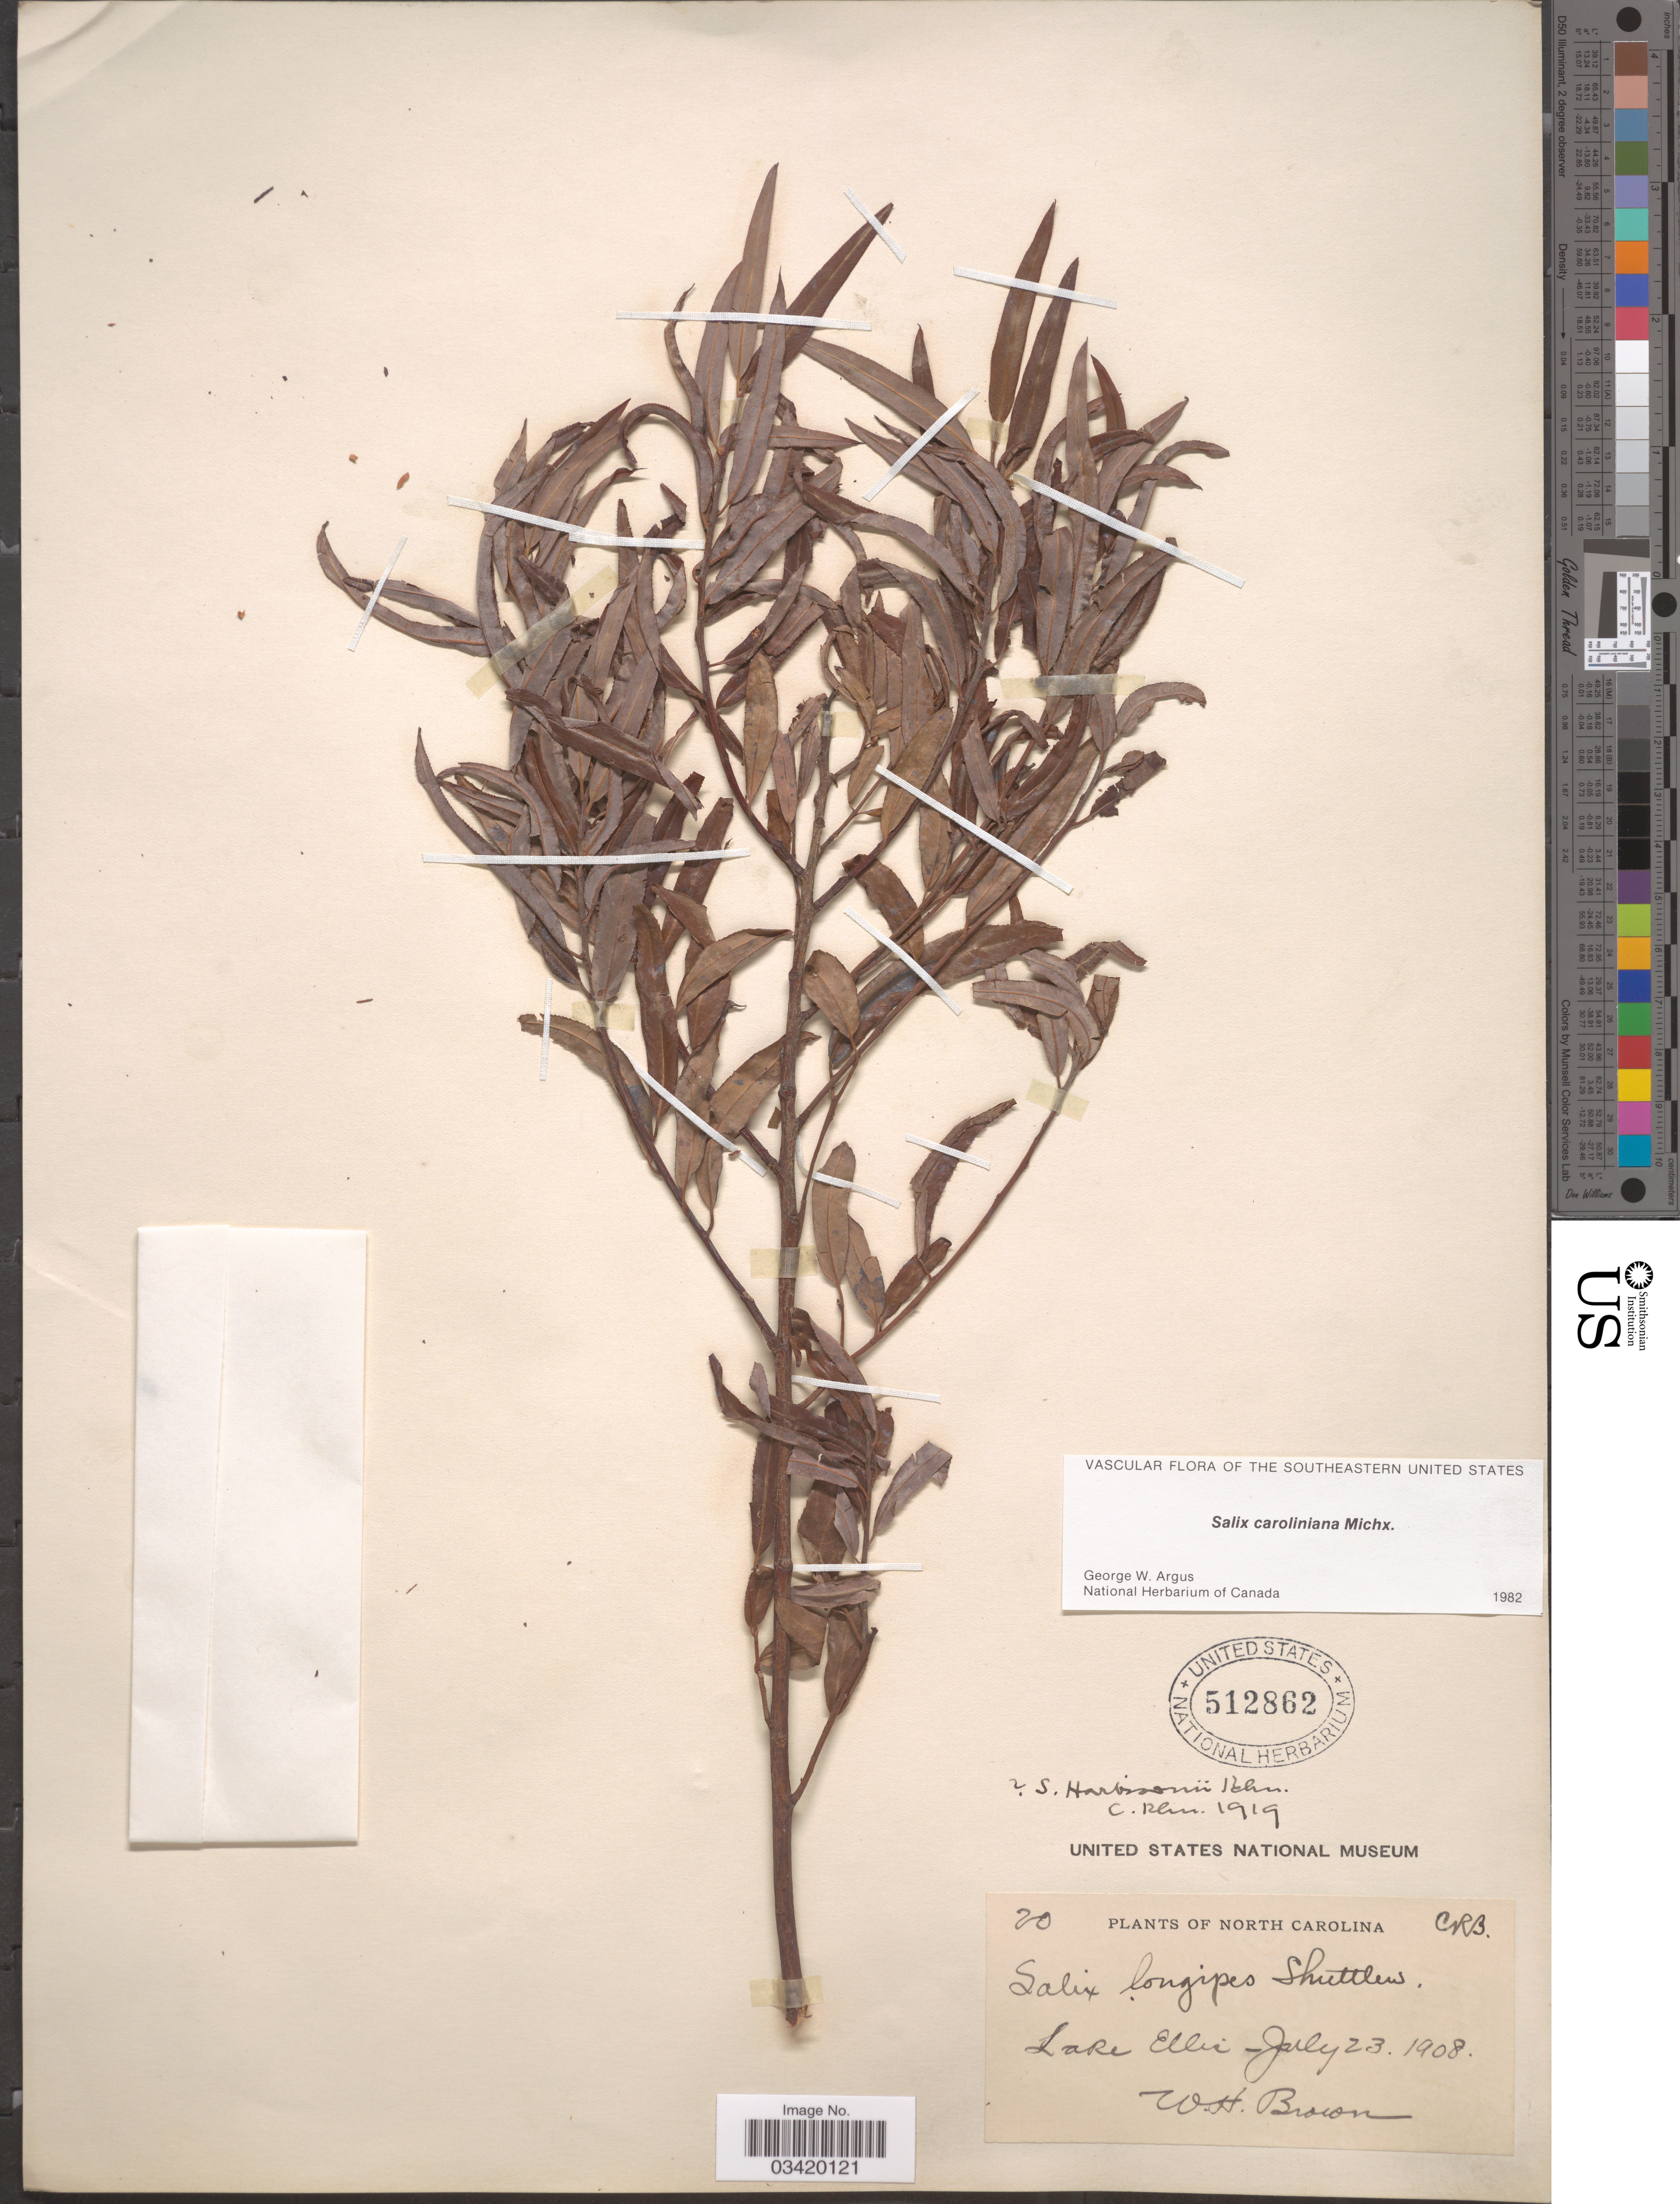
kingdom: Plantae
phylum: Tracheophyta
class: Magnoliopsida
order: Malpighiales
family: Salicaceae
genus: Salix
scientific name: Salix caroliniana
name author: Michx.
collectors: W. H. Brown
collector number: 20*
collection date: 1908-07-23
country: United States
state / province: North Carolina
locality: Lake Ellis.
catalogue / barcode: US 512862